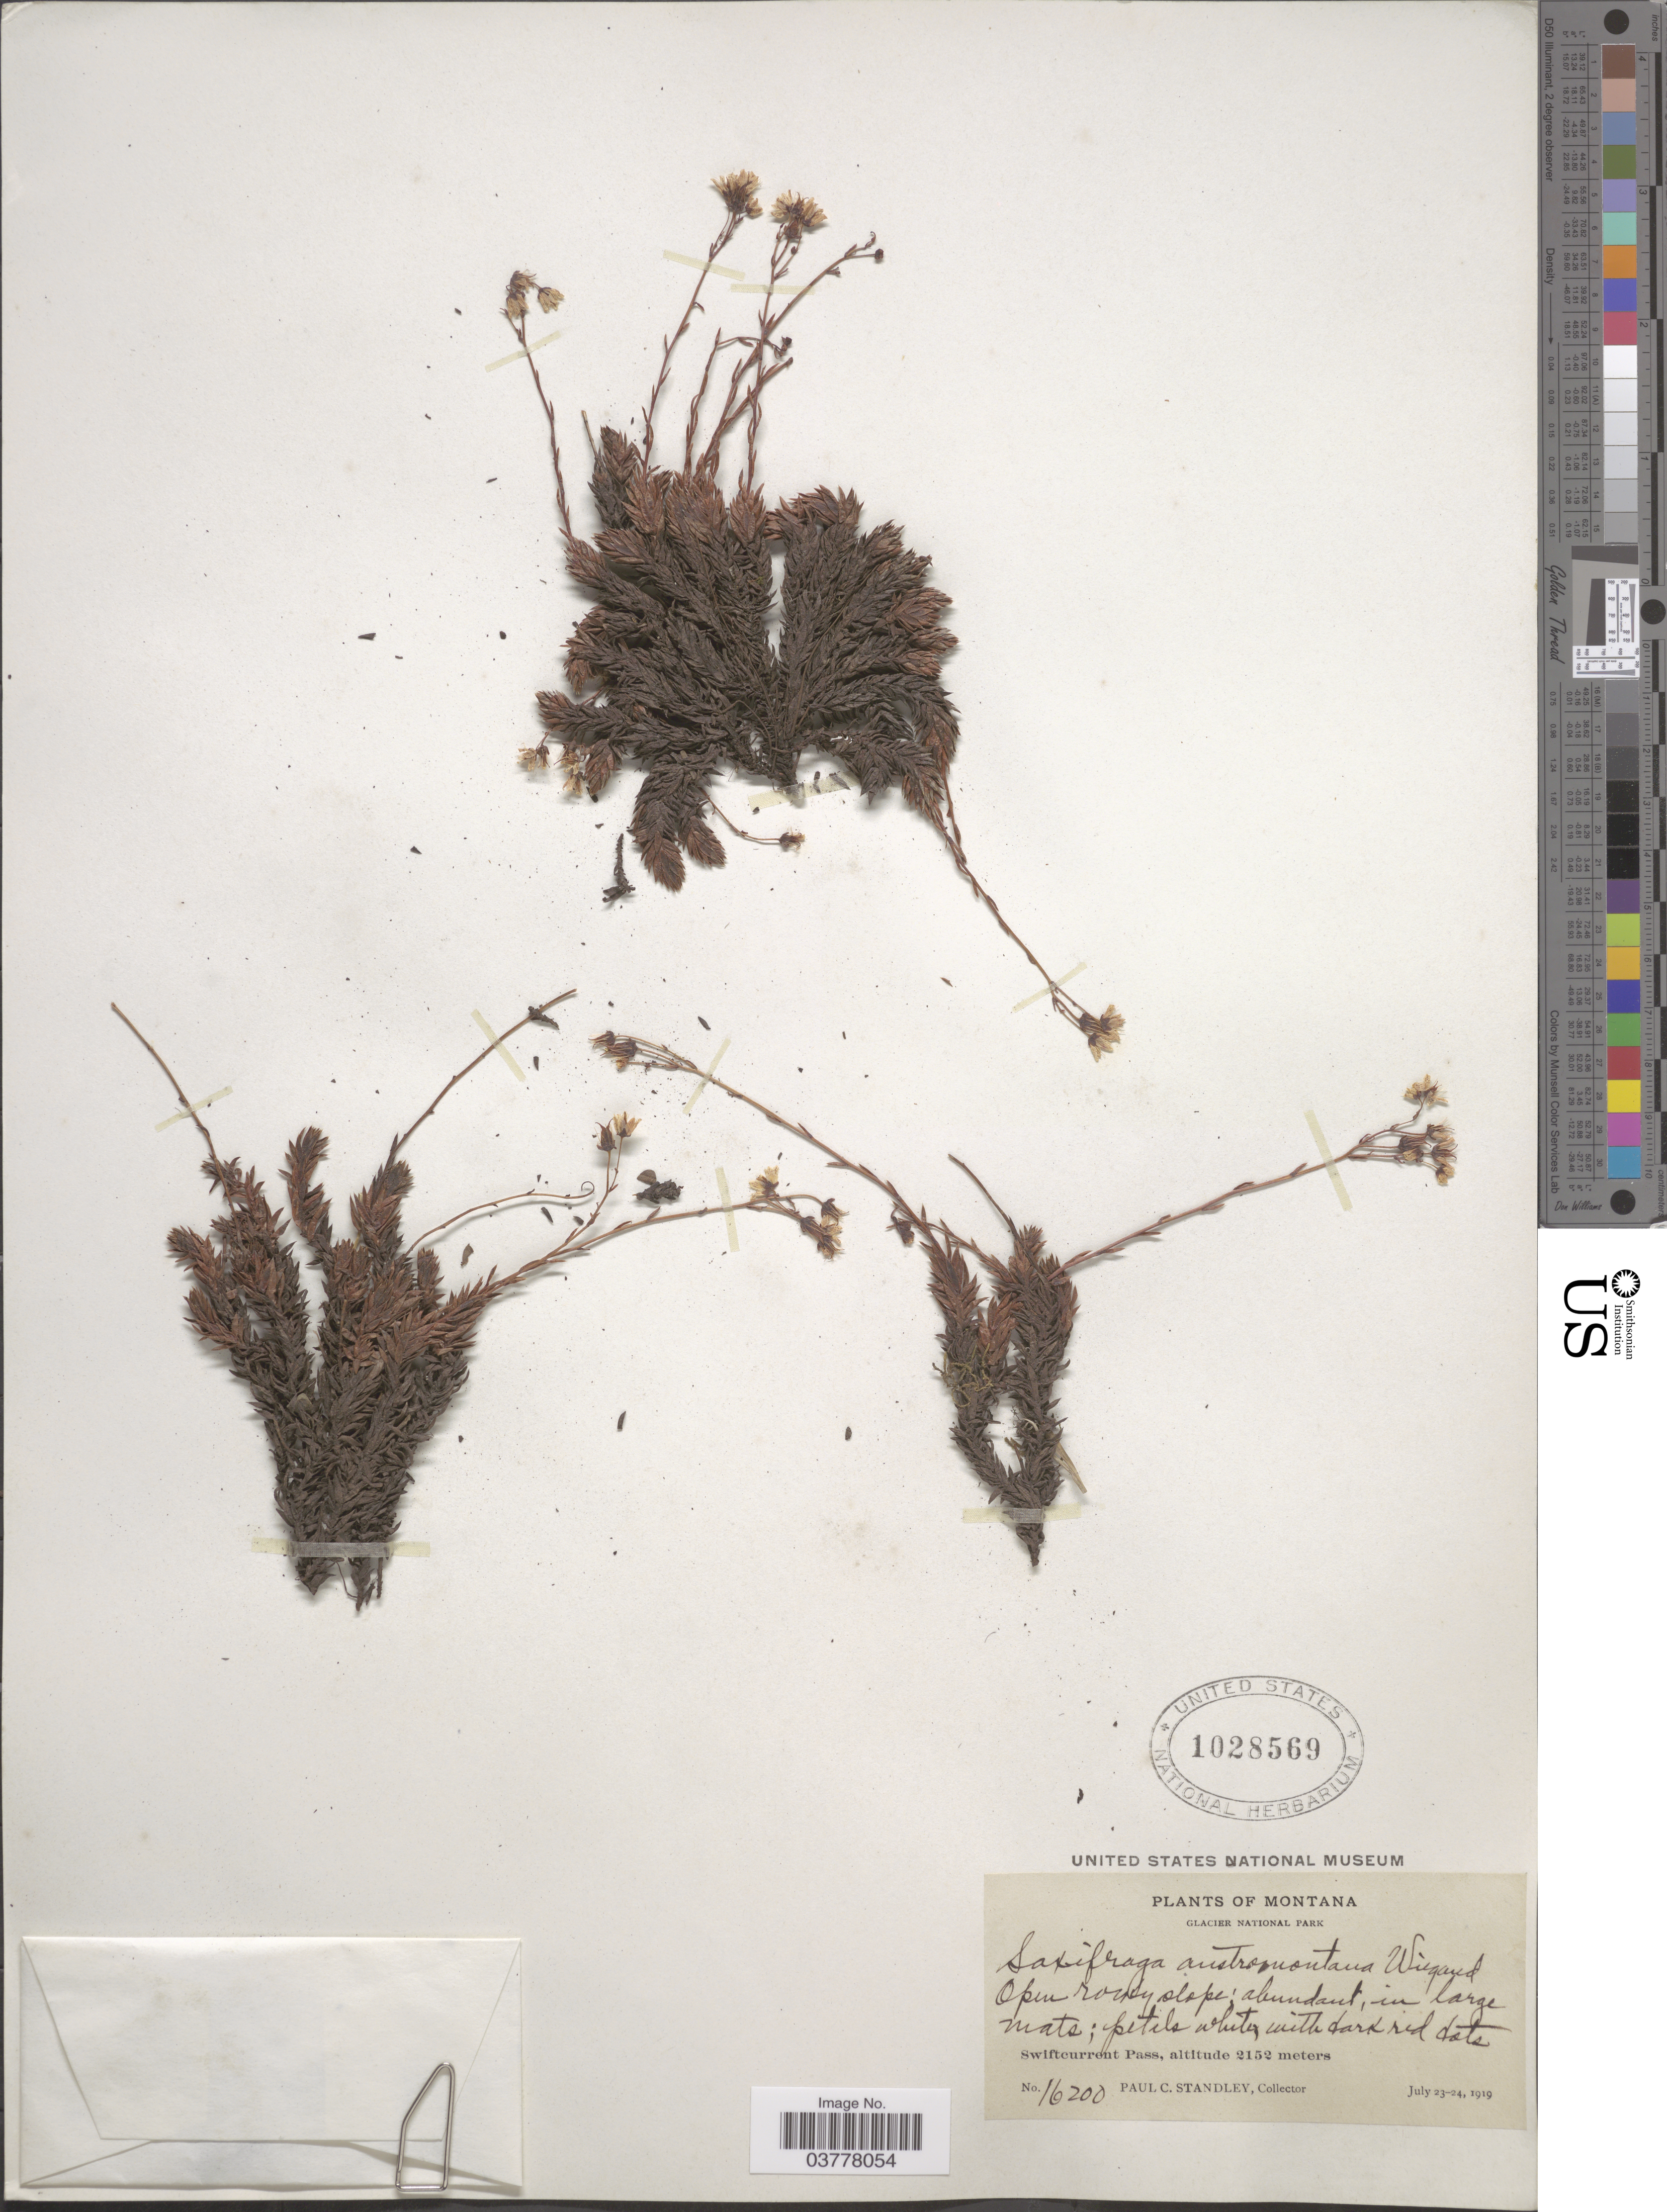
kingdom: Plantae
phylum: Tracheophyta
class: Magnoliopsida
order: Saxifragales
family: Saxifragaceae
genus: Saxifraga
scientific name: Saxifraga bronchialis subsp. austromontana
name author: (Wiegand) Piper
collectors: P. C. Standley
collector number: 16200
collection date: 1919-07-23/1919-07-24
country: United States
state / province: Montana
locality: Glacier National Park. Swiftcurrent Pass.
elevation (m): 2152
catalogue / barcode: US 1028569